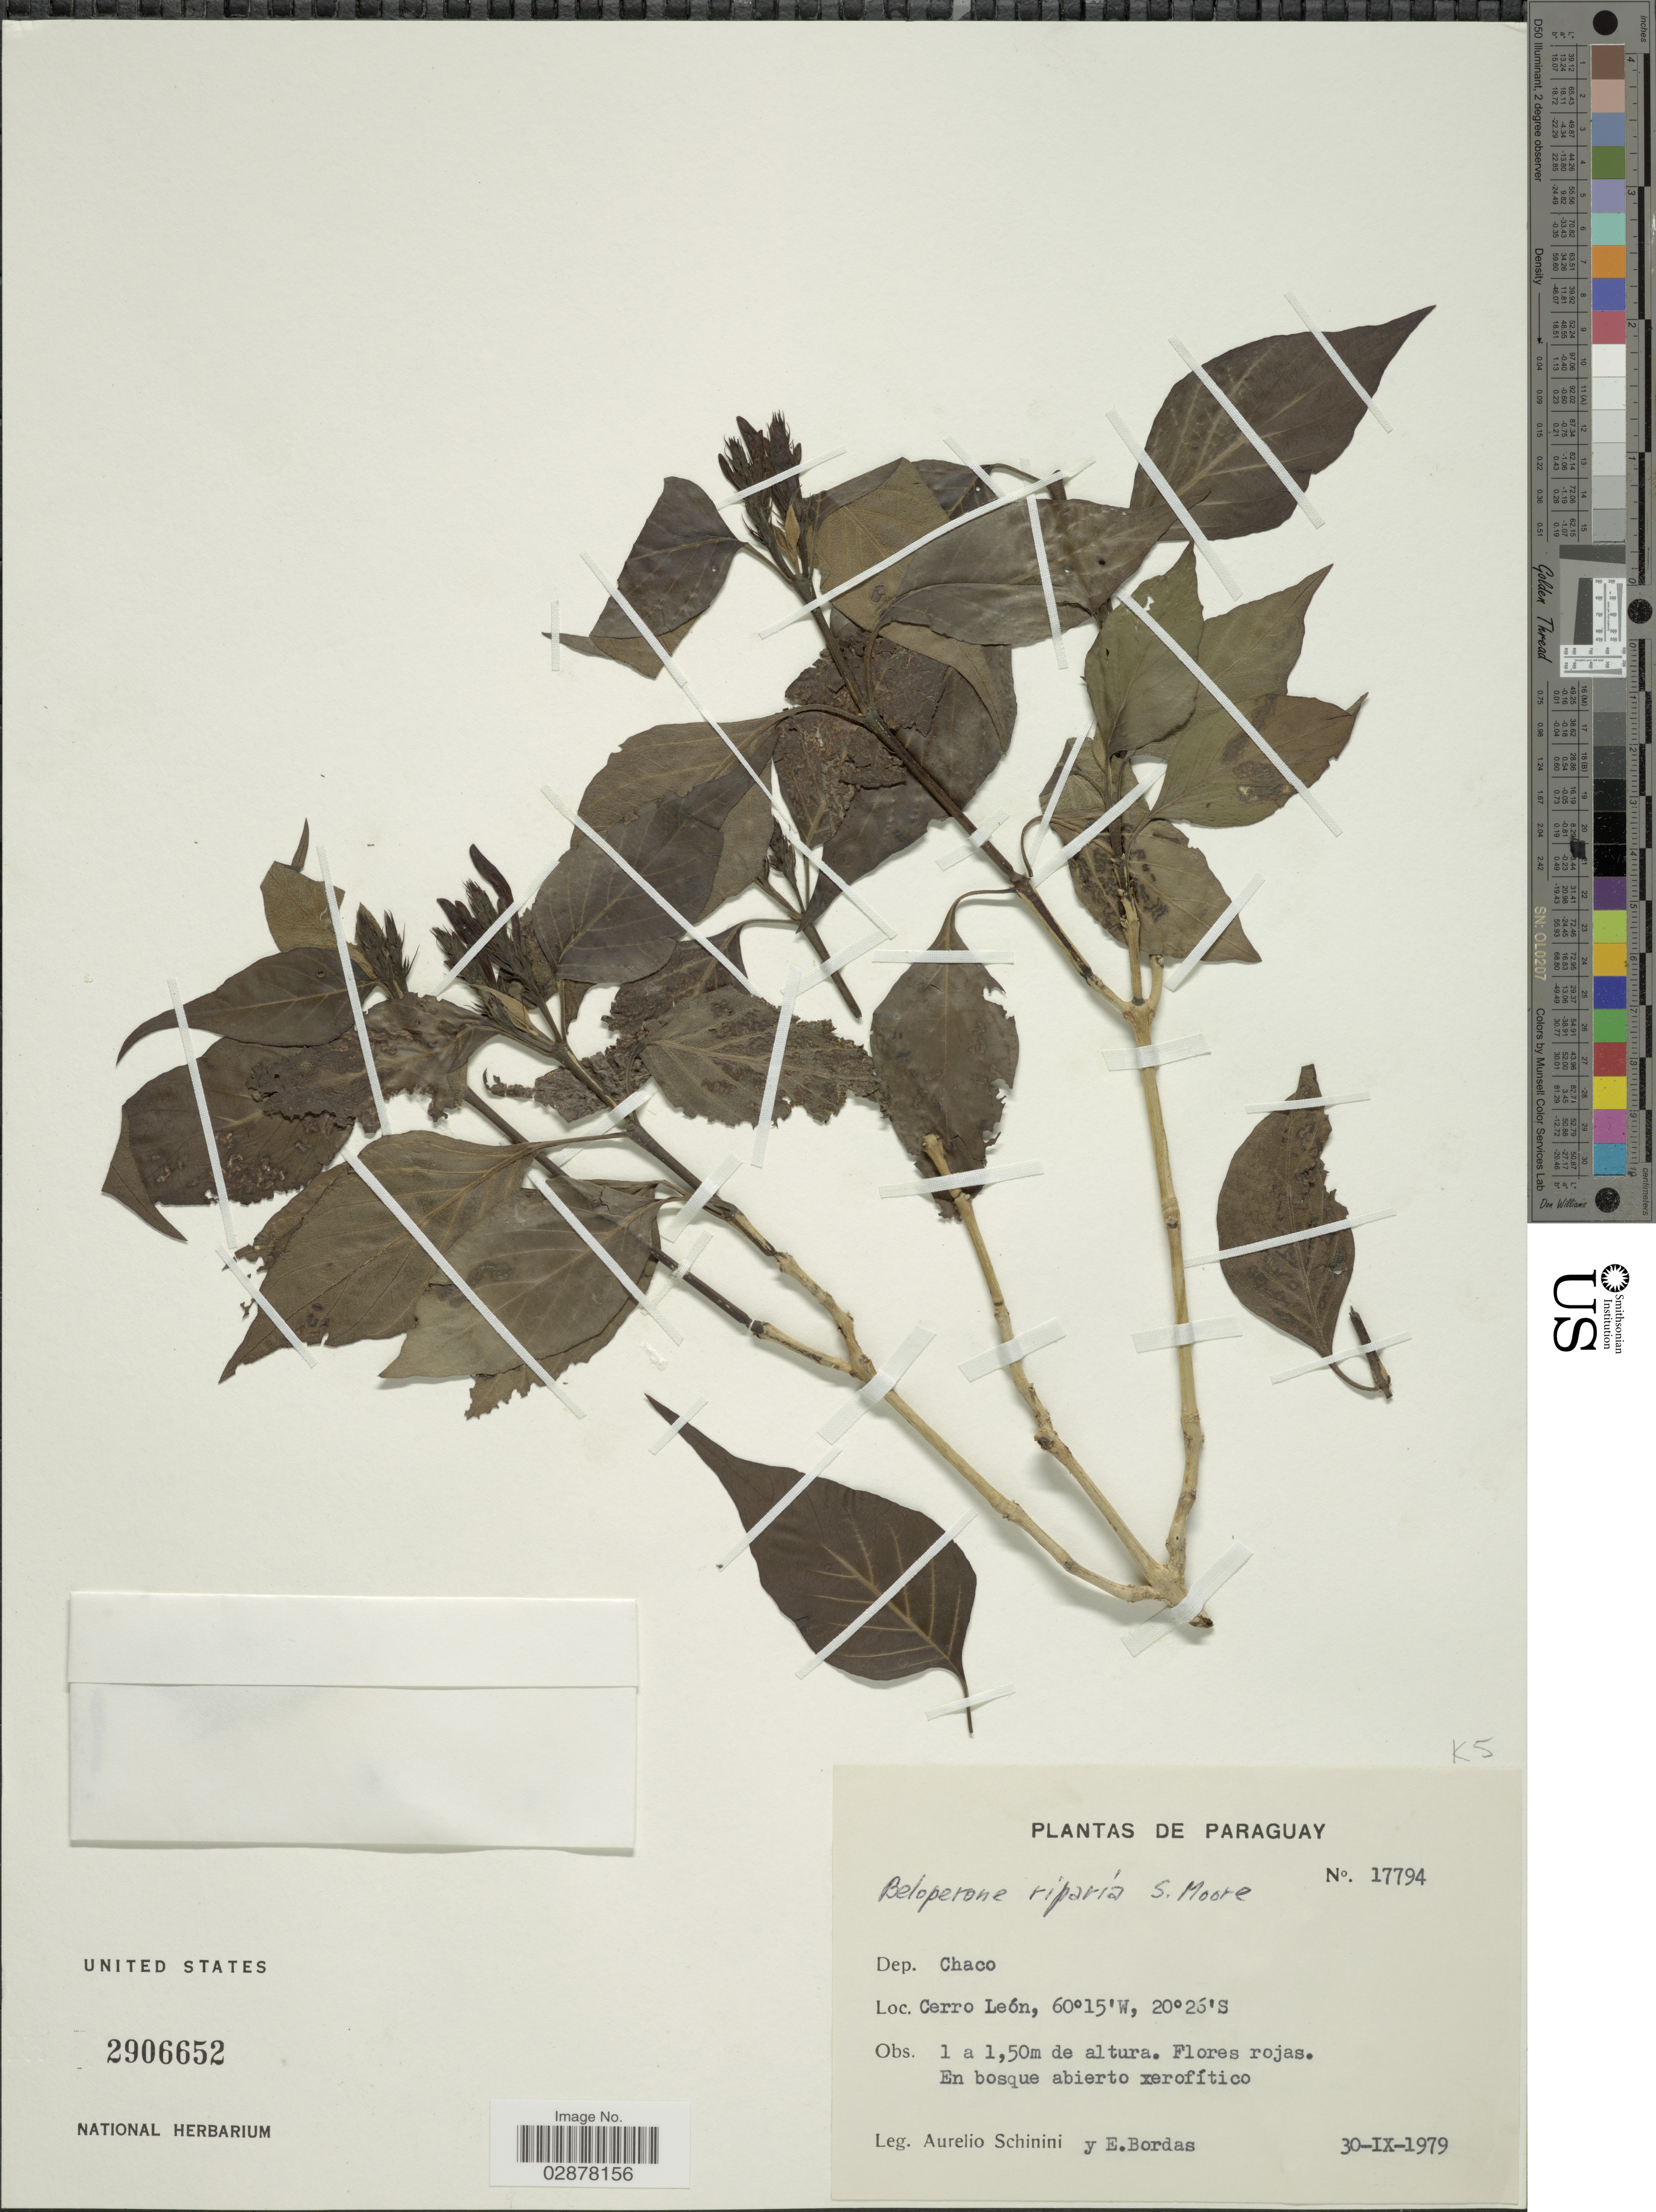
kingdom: Plantae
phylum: Tracheophyta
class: Magnoliopsida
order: Lamiales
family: Acanthaceae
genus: Justicia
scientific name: Justicia chacoensis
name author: Wassh. & C. Ezcurra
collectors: A. Schinini & E. Bordas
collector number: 17794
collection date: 1979-09-30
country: Paraguay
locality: Dep. Chaco, Cerro Léon.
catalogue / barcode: US 2906652